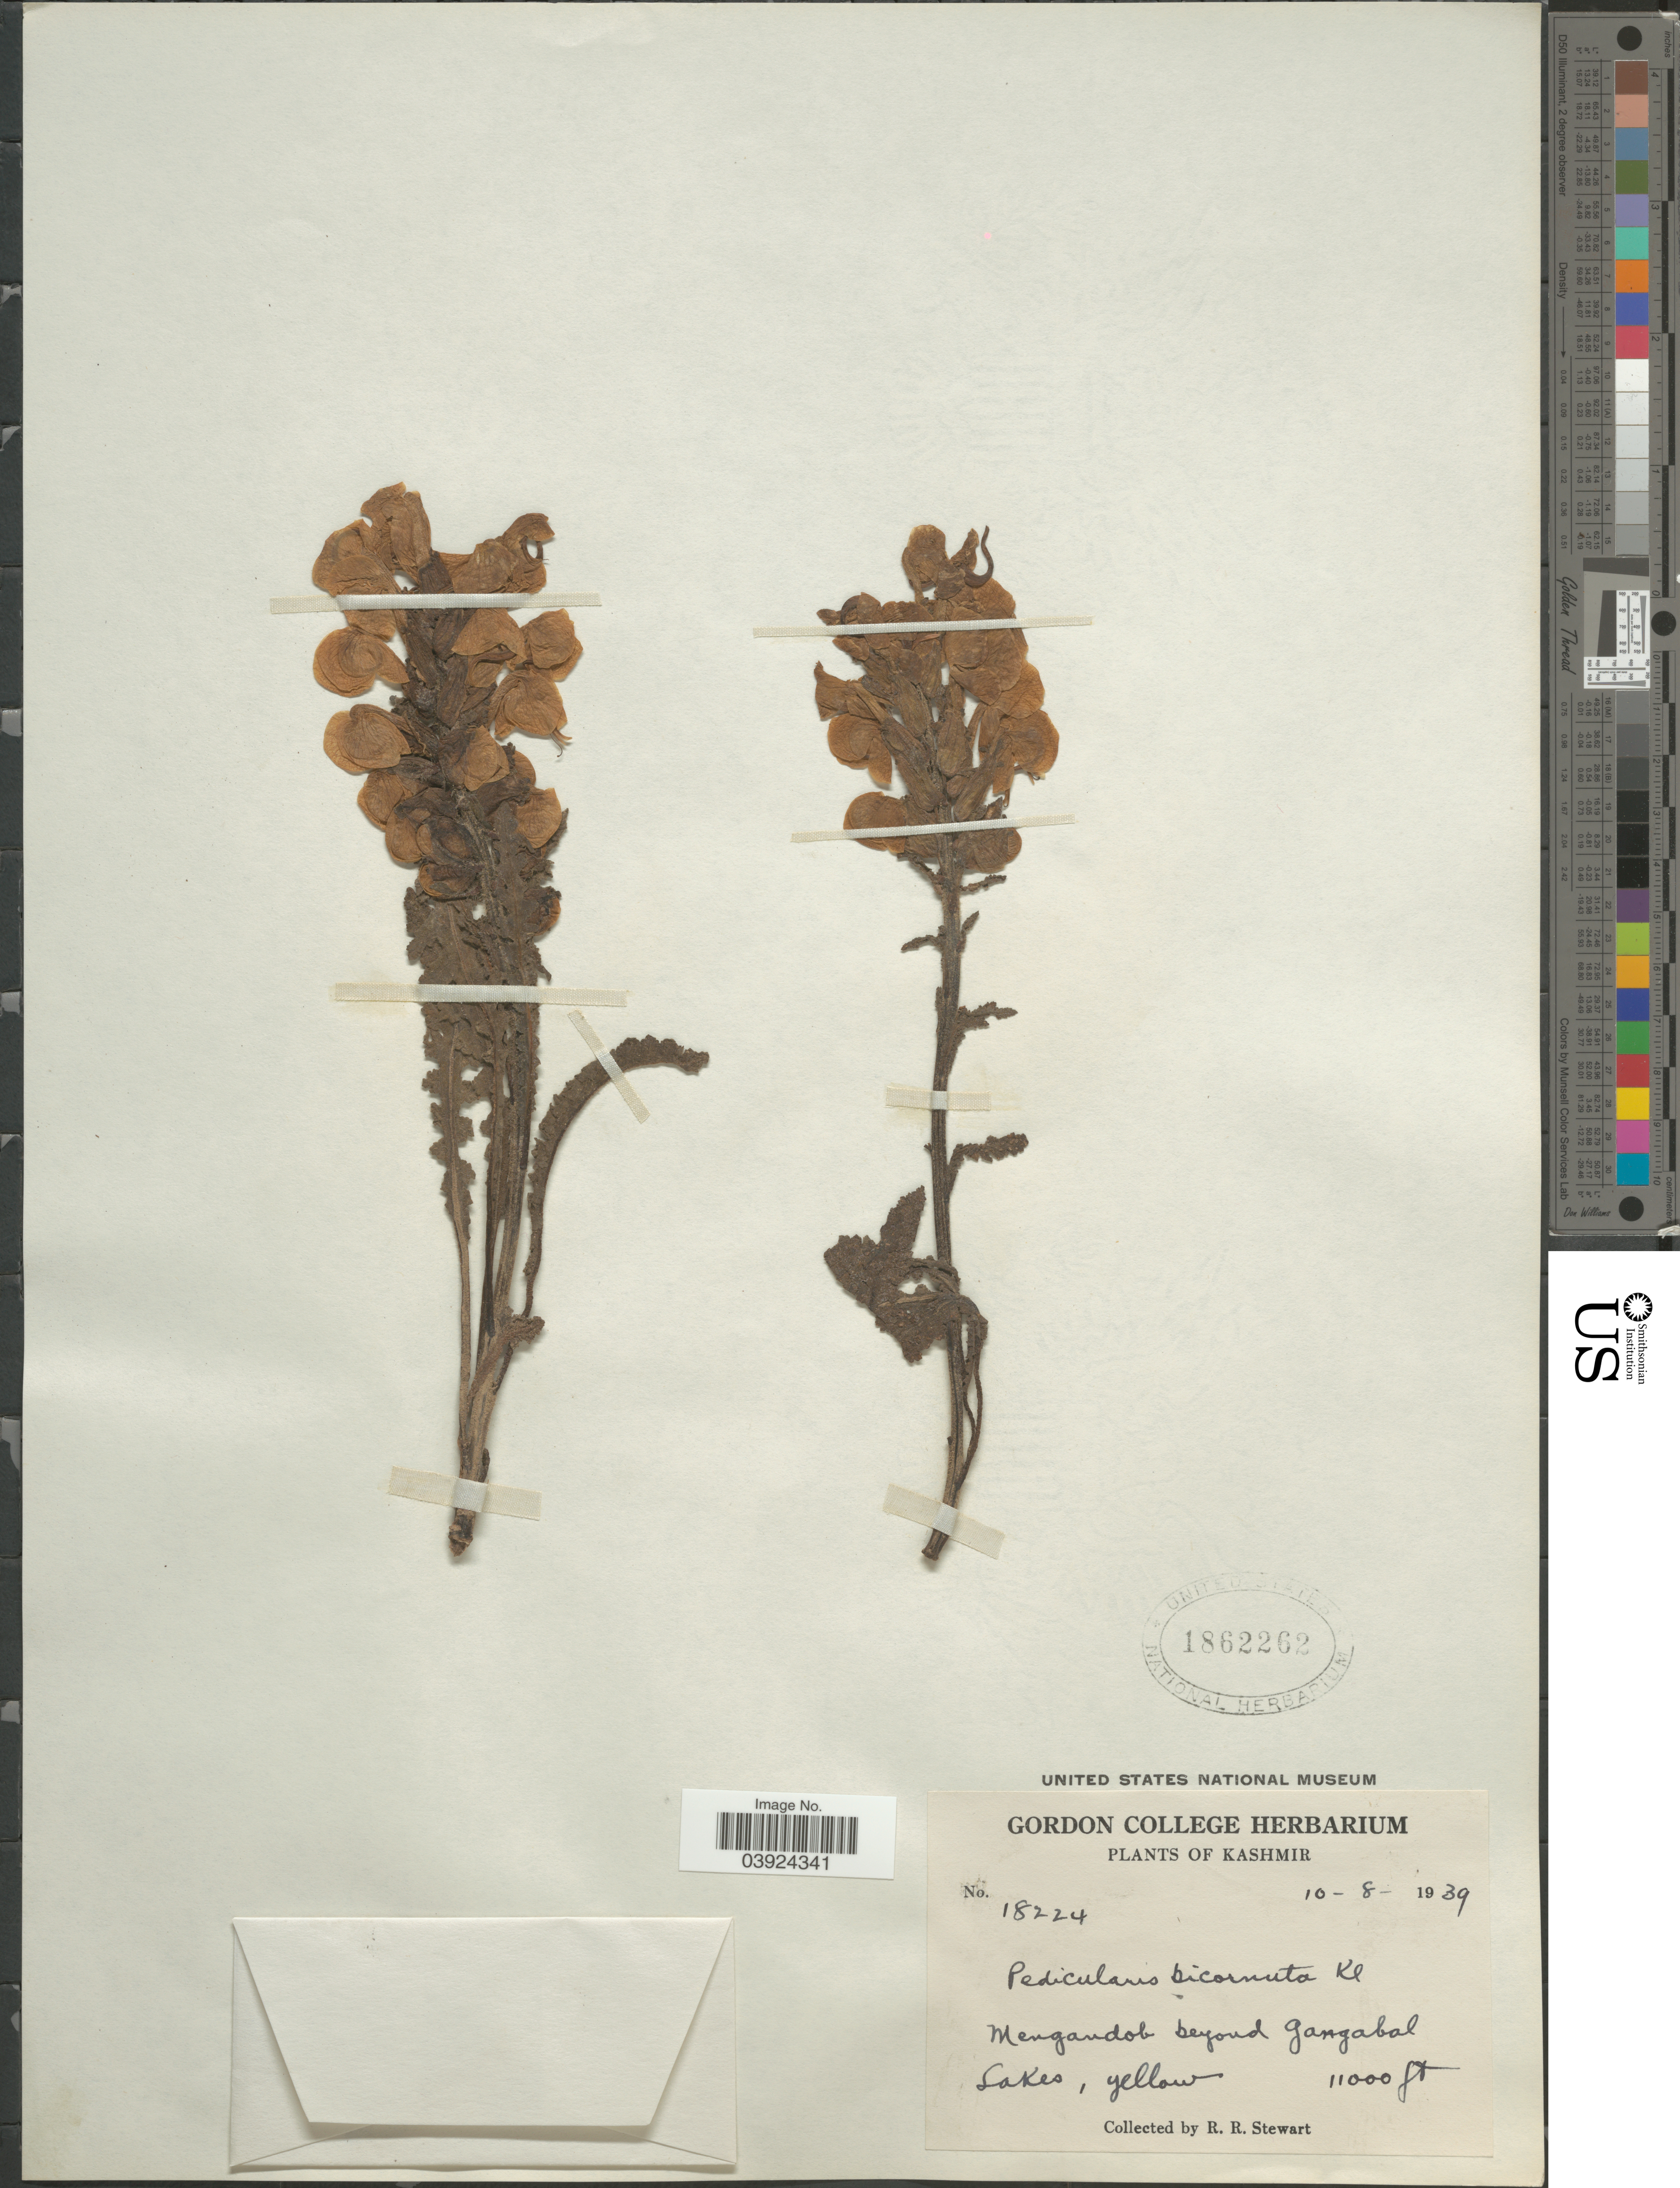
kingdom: Plantae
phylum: Tracheophyta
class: Magnoliopsida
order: Lamiales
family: Orobanchaceae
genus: Pedicularis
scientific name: Pedicularis bicornuta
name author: Klotzsch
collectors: R. Stewart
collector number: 18224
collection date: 1939-08-10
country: India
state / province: Jammu and Kashmir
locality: Kashmir. Mengandob beyond Gangabal Lakes.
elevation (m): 3353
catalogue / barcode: US 1862262